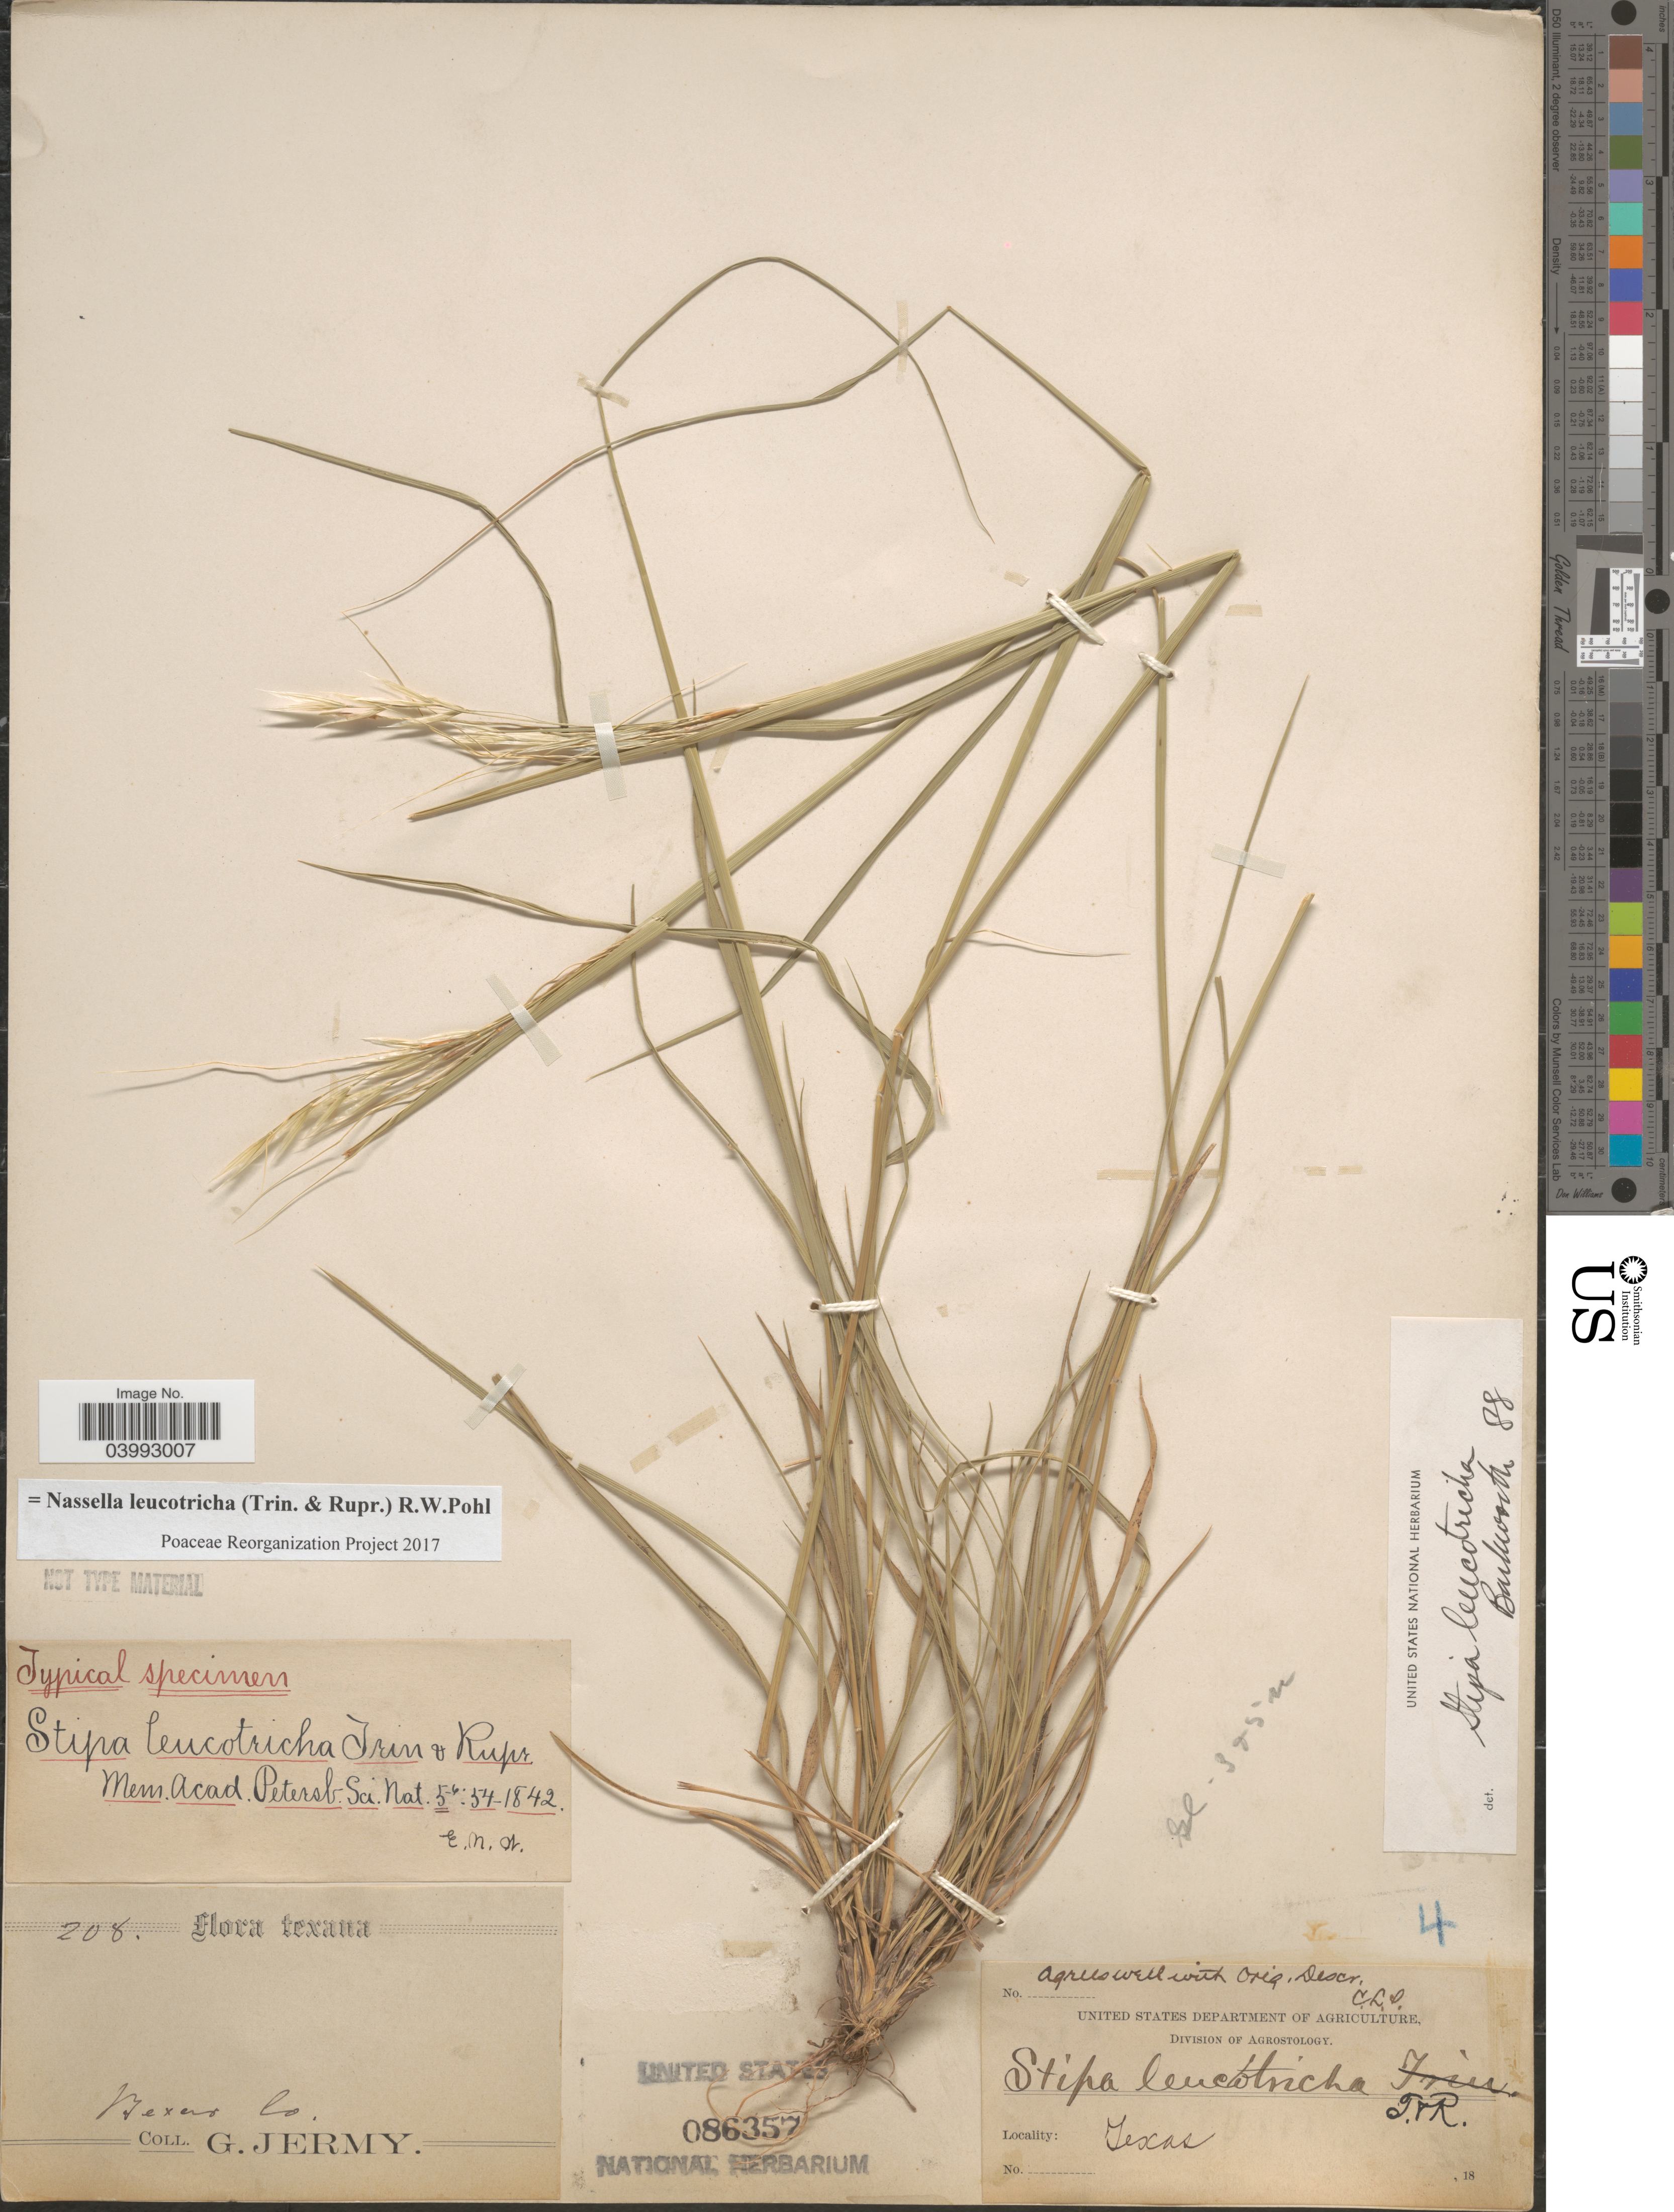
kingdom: Plantae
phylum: Tracheophyta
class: Liliopsida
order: Poales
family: Poaceae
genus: Nassella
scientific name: Nassella leucotricha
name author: (Trin. & Rupr.) R.W. Pohl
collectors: G. Jermy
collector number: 208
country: United States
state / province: Texas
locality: Bexar Co.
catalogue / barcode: US 86357